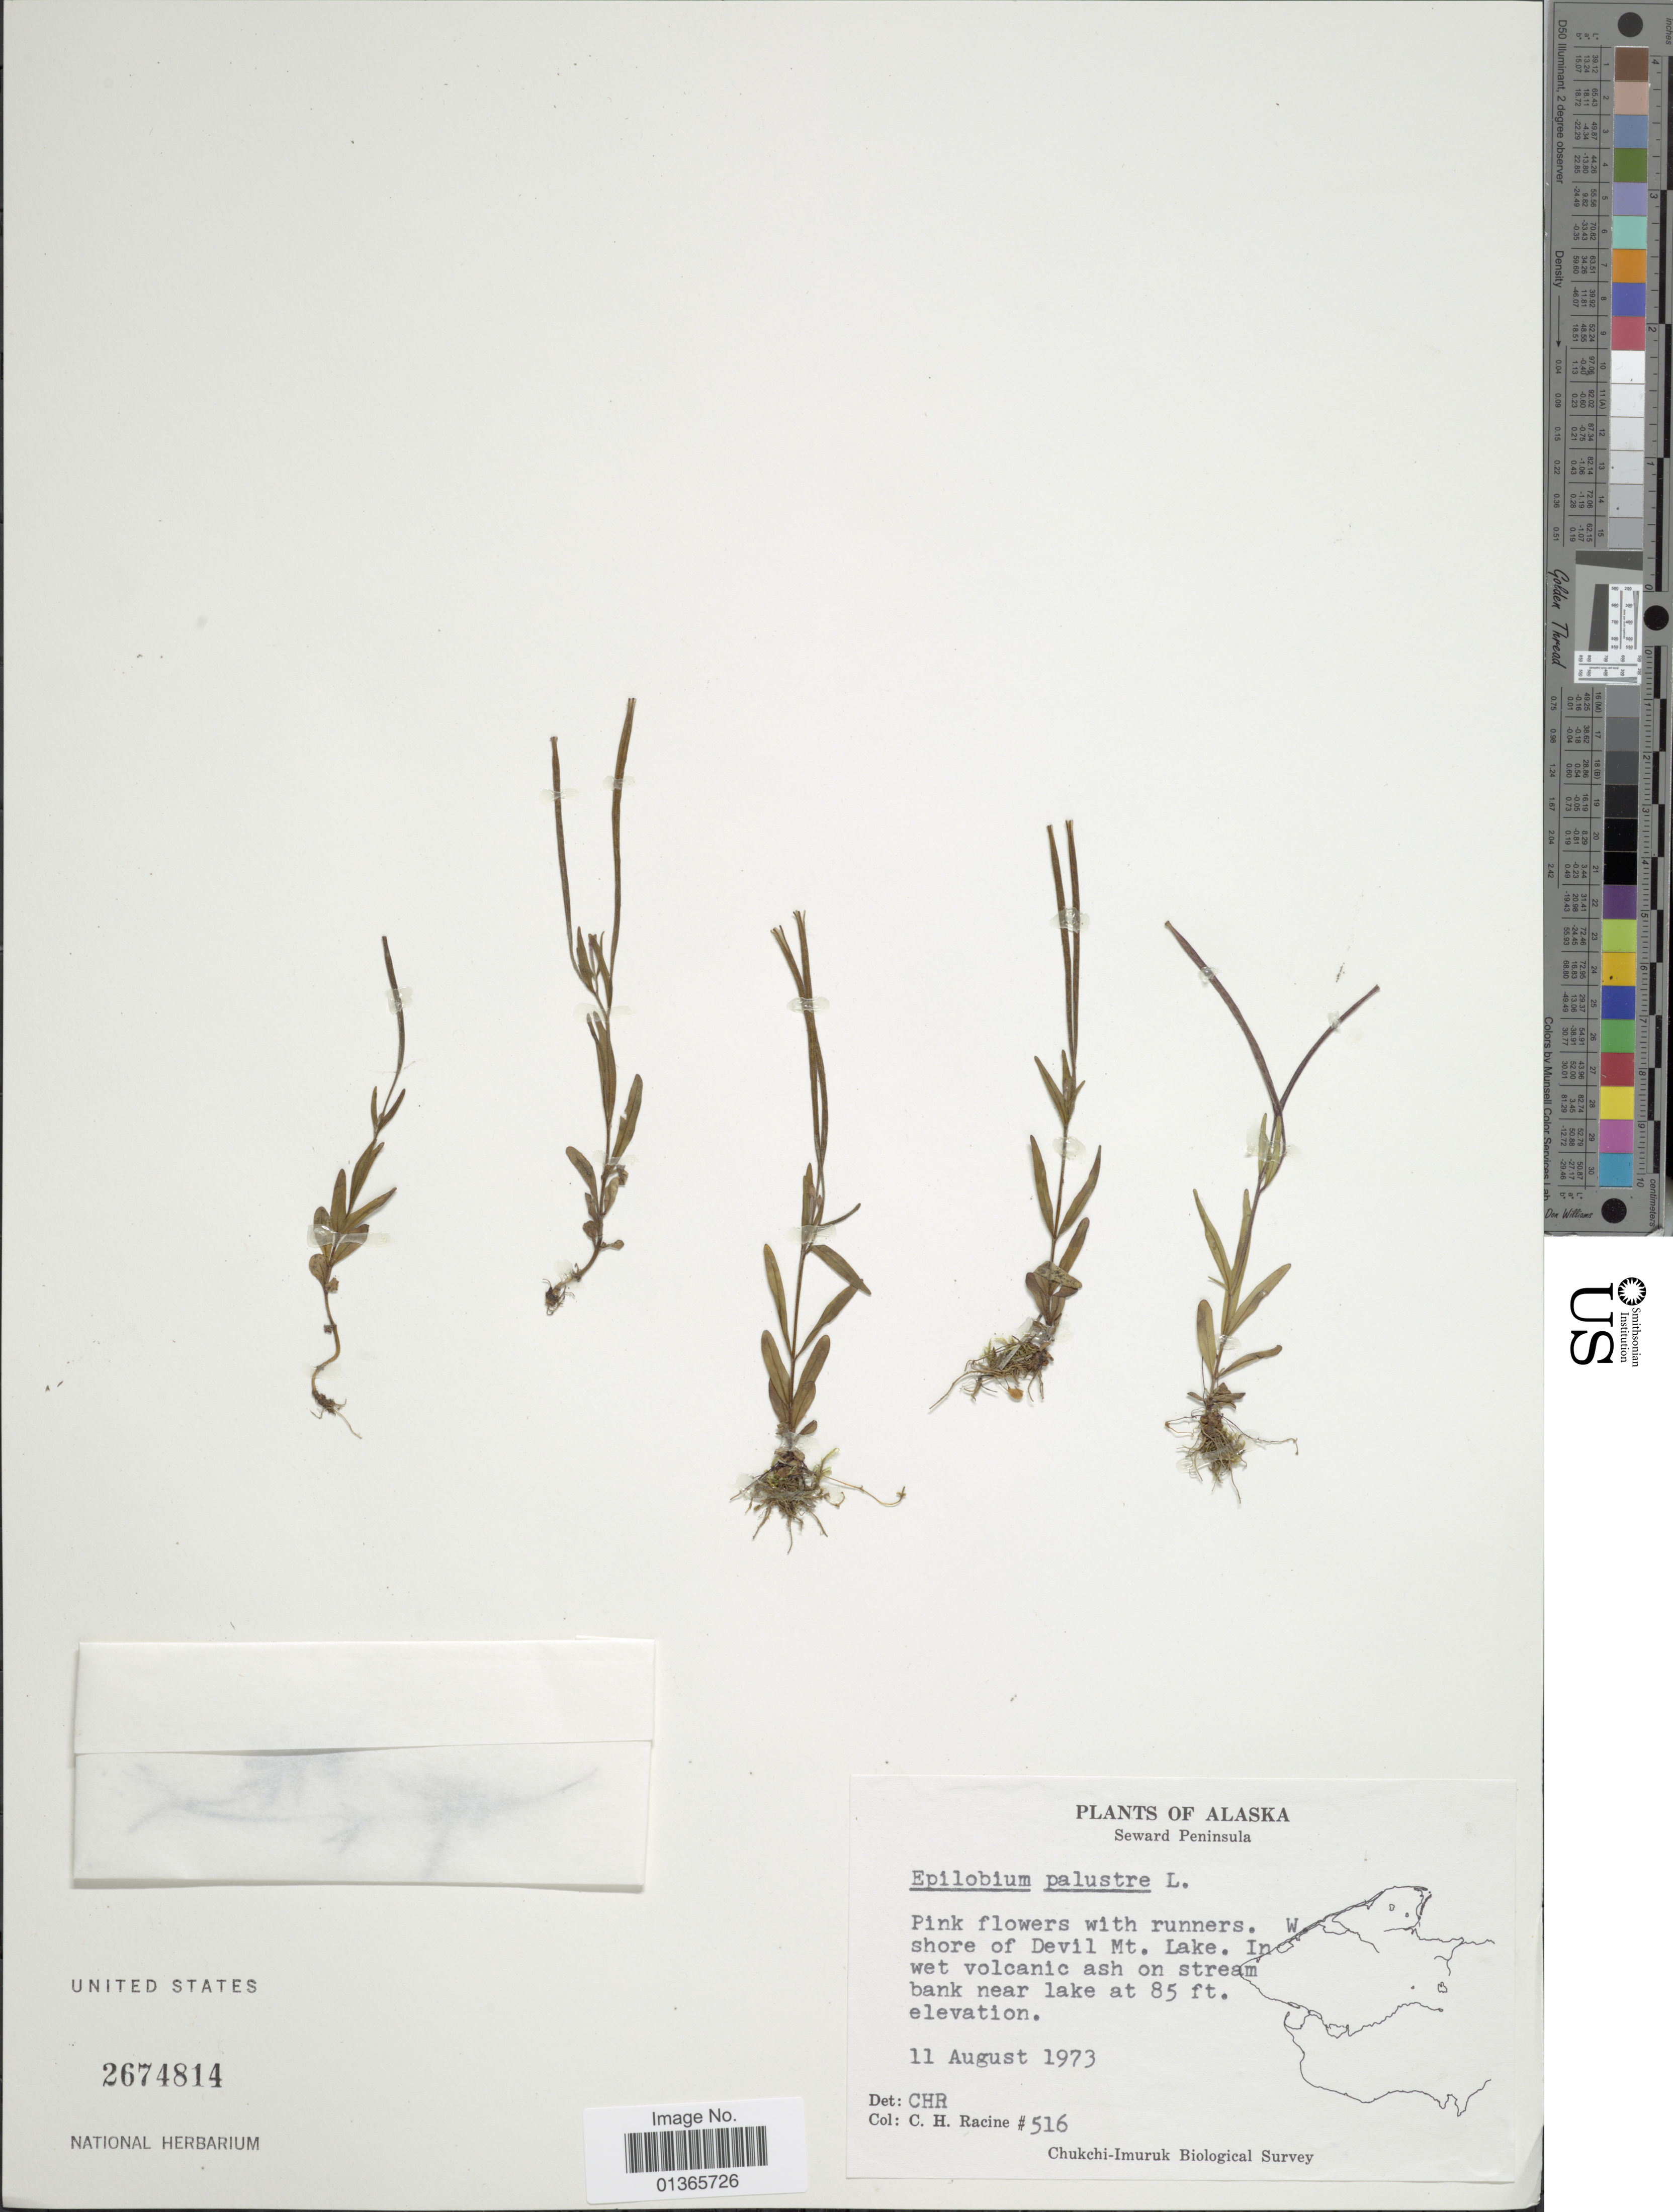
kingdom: Plantae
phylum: Tracheophyta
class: Magnoliopsida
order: Myrtales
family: Onagraceae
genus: Epilobium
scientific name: Epilobium palustre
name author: L.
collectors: C. Racine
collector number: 516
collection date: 1973-08-11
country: United States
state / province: Alaska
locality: Seward Peninsula. W shore of Devil Mt. Lake.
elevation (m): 26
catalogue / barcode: US 2674814